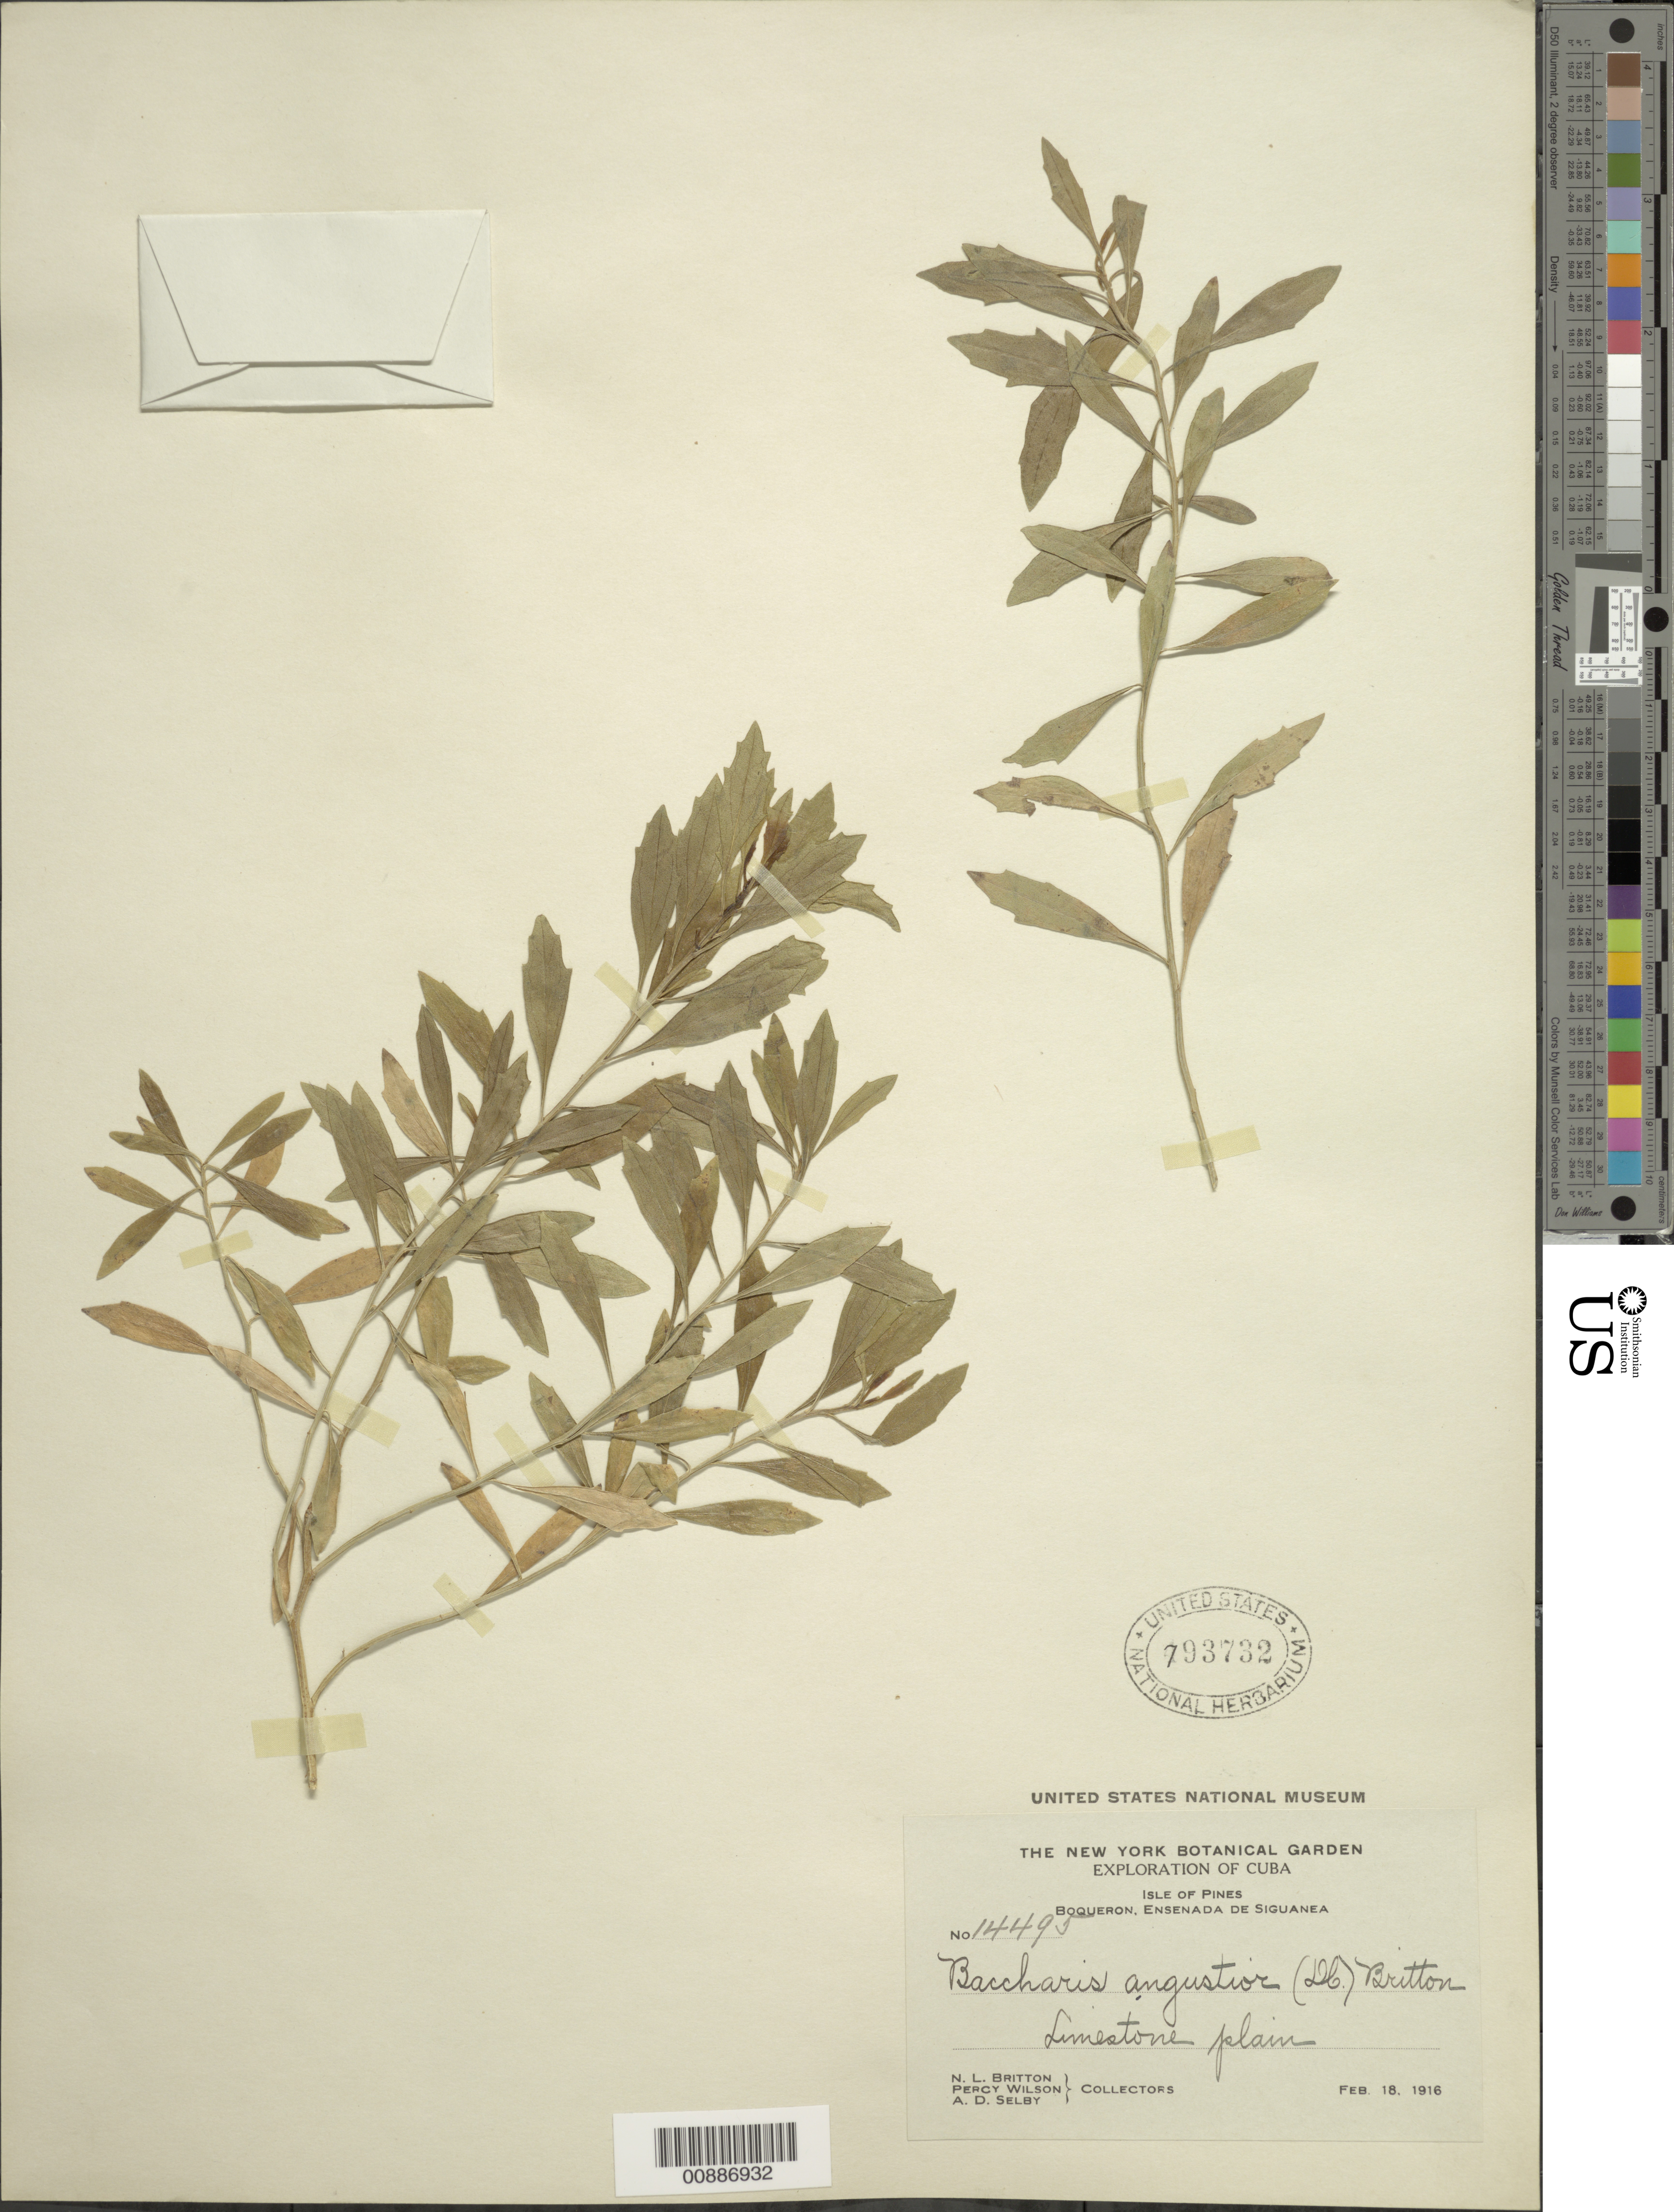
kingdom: Plantae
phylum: Tracheophyta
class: Magnoliopsida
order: Asterales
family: Asteraceae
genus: Baccharis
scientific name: Baccharis halimifolia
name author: L.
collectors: N. Britton, P. Wilson & A. Selby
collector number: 14495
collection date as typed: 18 Feb 1916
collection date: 1916-02-18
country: Cuba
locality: Isle of Pines. Boqueron, Ensenada de Siguanea.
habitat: Limestone plain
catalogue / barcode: US 793732